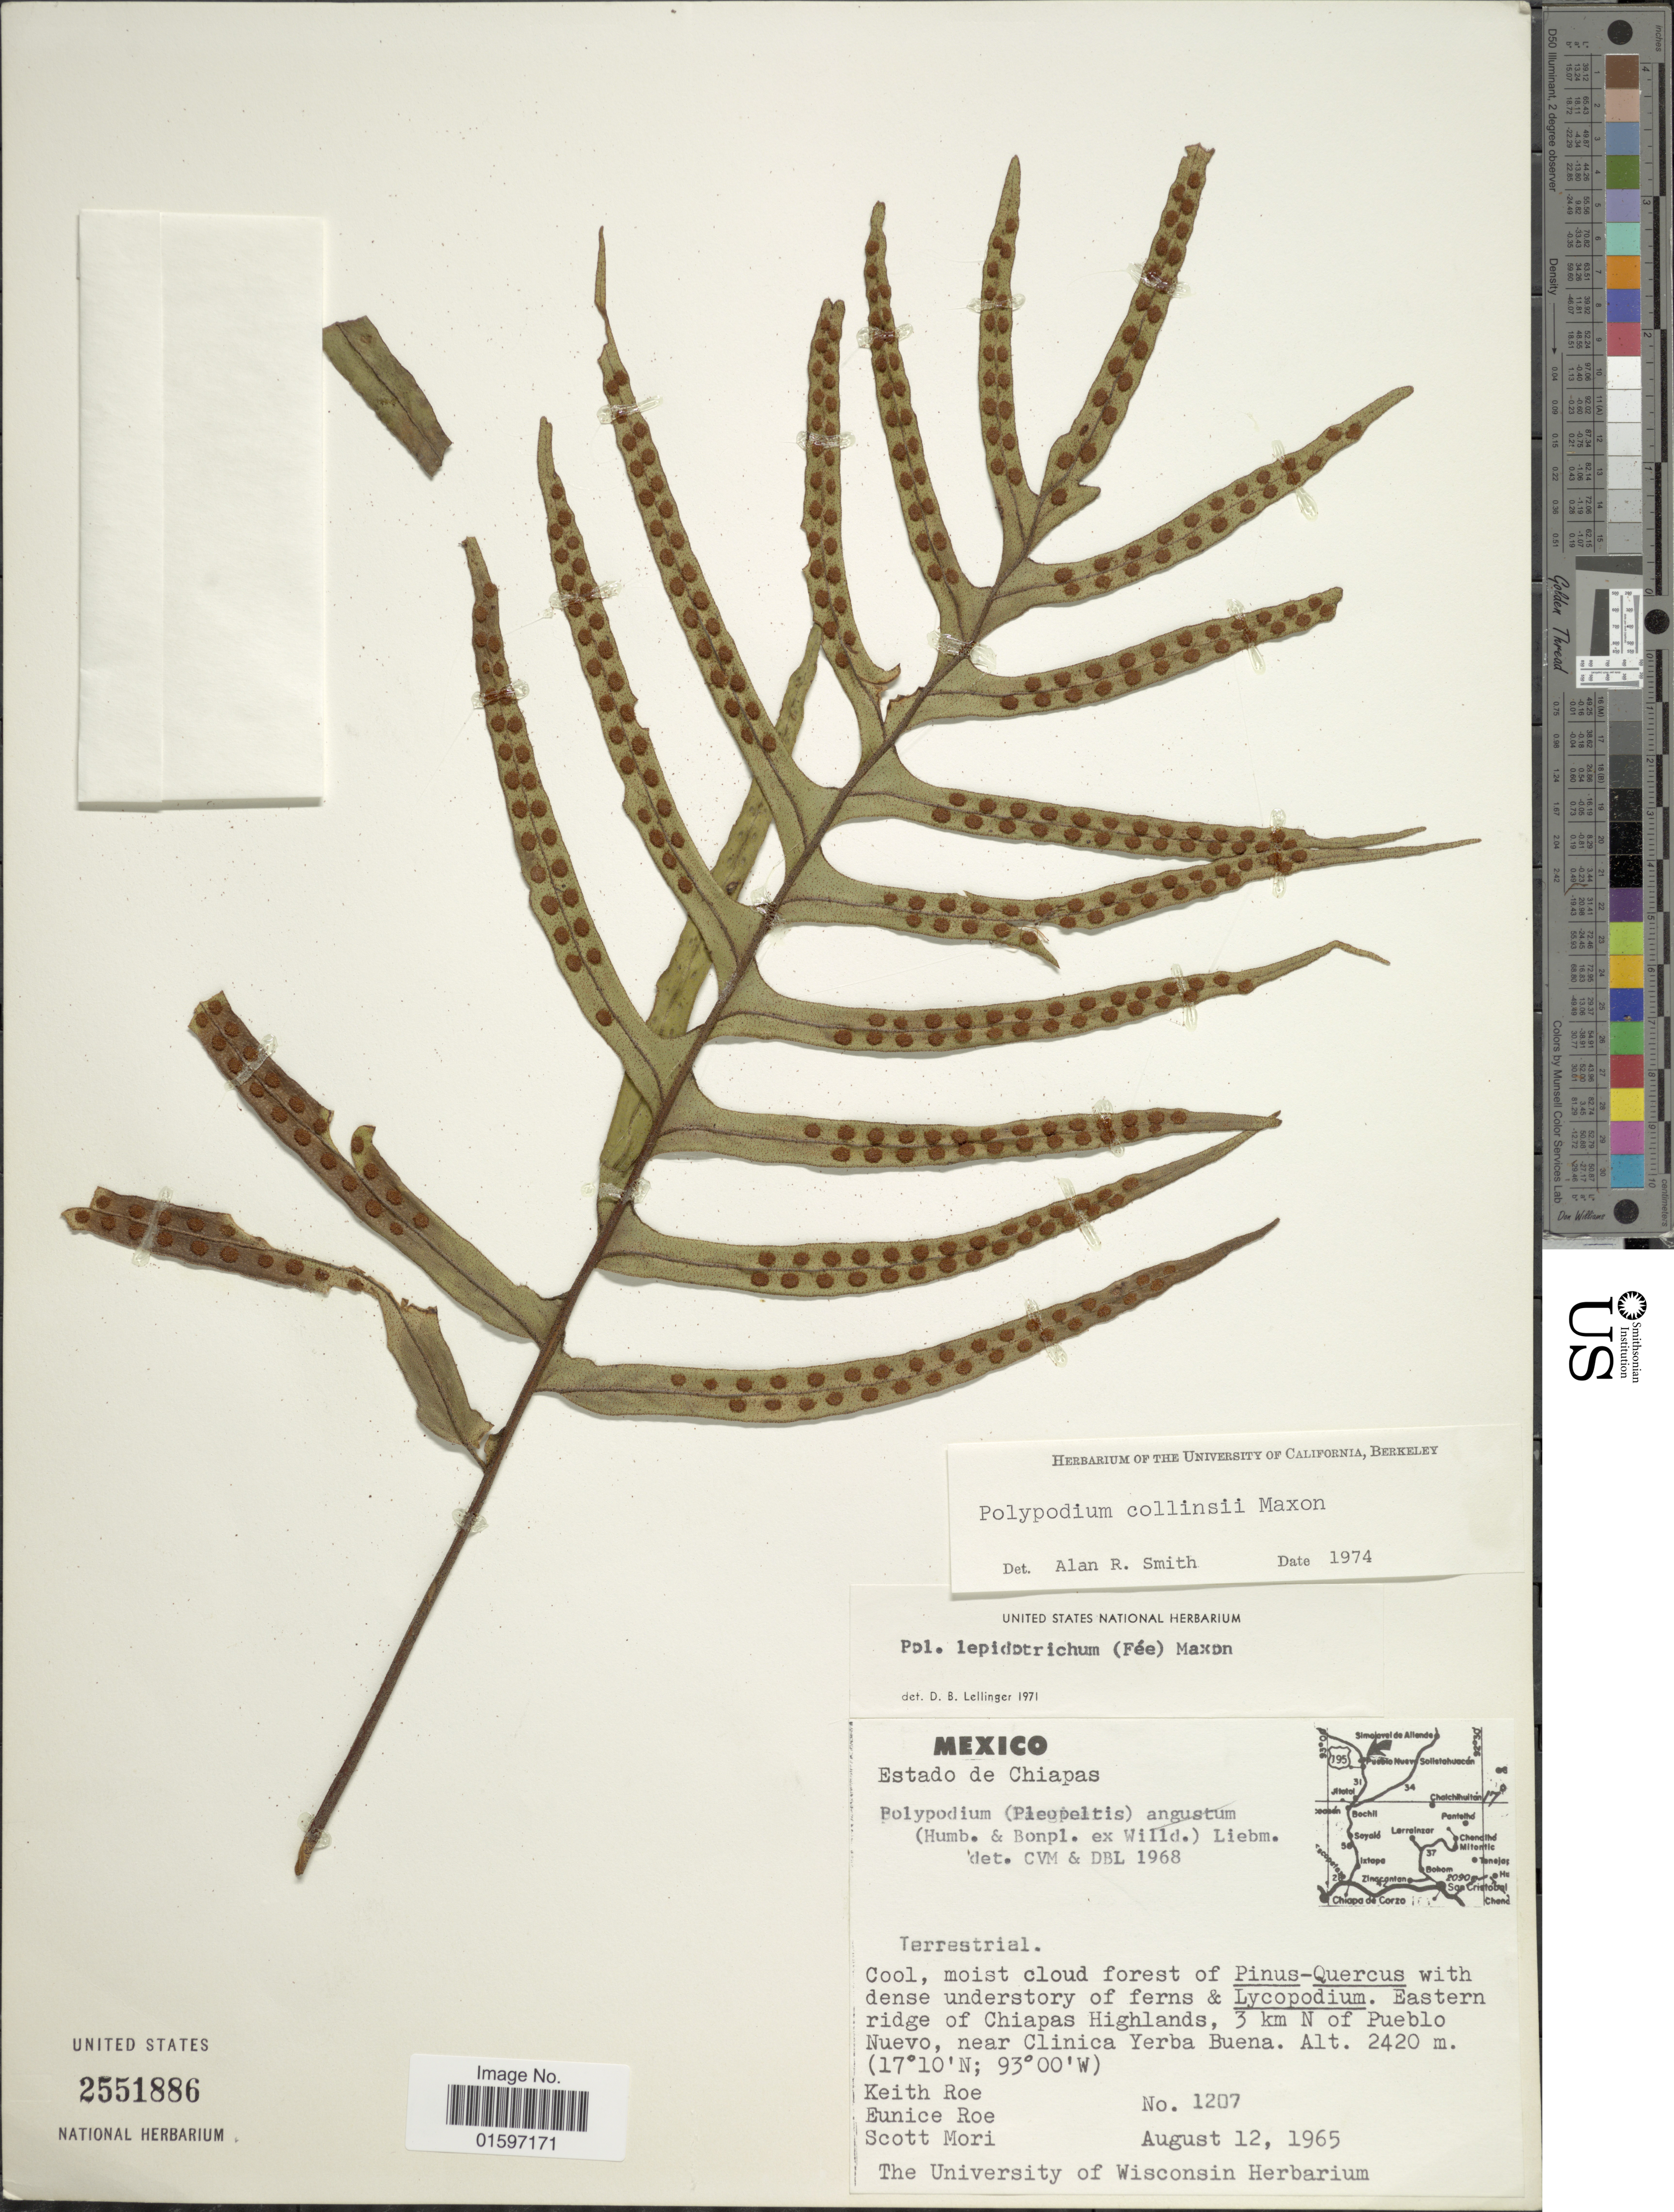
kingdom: Plantae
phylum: Tracheophyta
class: Polypodiopsida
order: Polypodiales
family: Polypodiaceae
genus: Pleopeltis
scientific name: Pleopeltis collinsii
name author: (Maxon)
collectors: K. E. Roe, E. Roe & S. Mori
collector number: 1207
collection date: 1965-08-12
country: Mexico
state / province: Chiapas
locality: Eastern ridge of Chiapas Highlands, 3 km N of Pueblo Nuevo, near Clinica Yerba Buena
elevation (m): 2420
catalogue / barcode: US 2551886